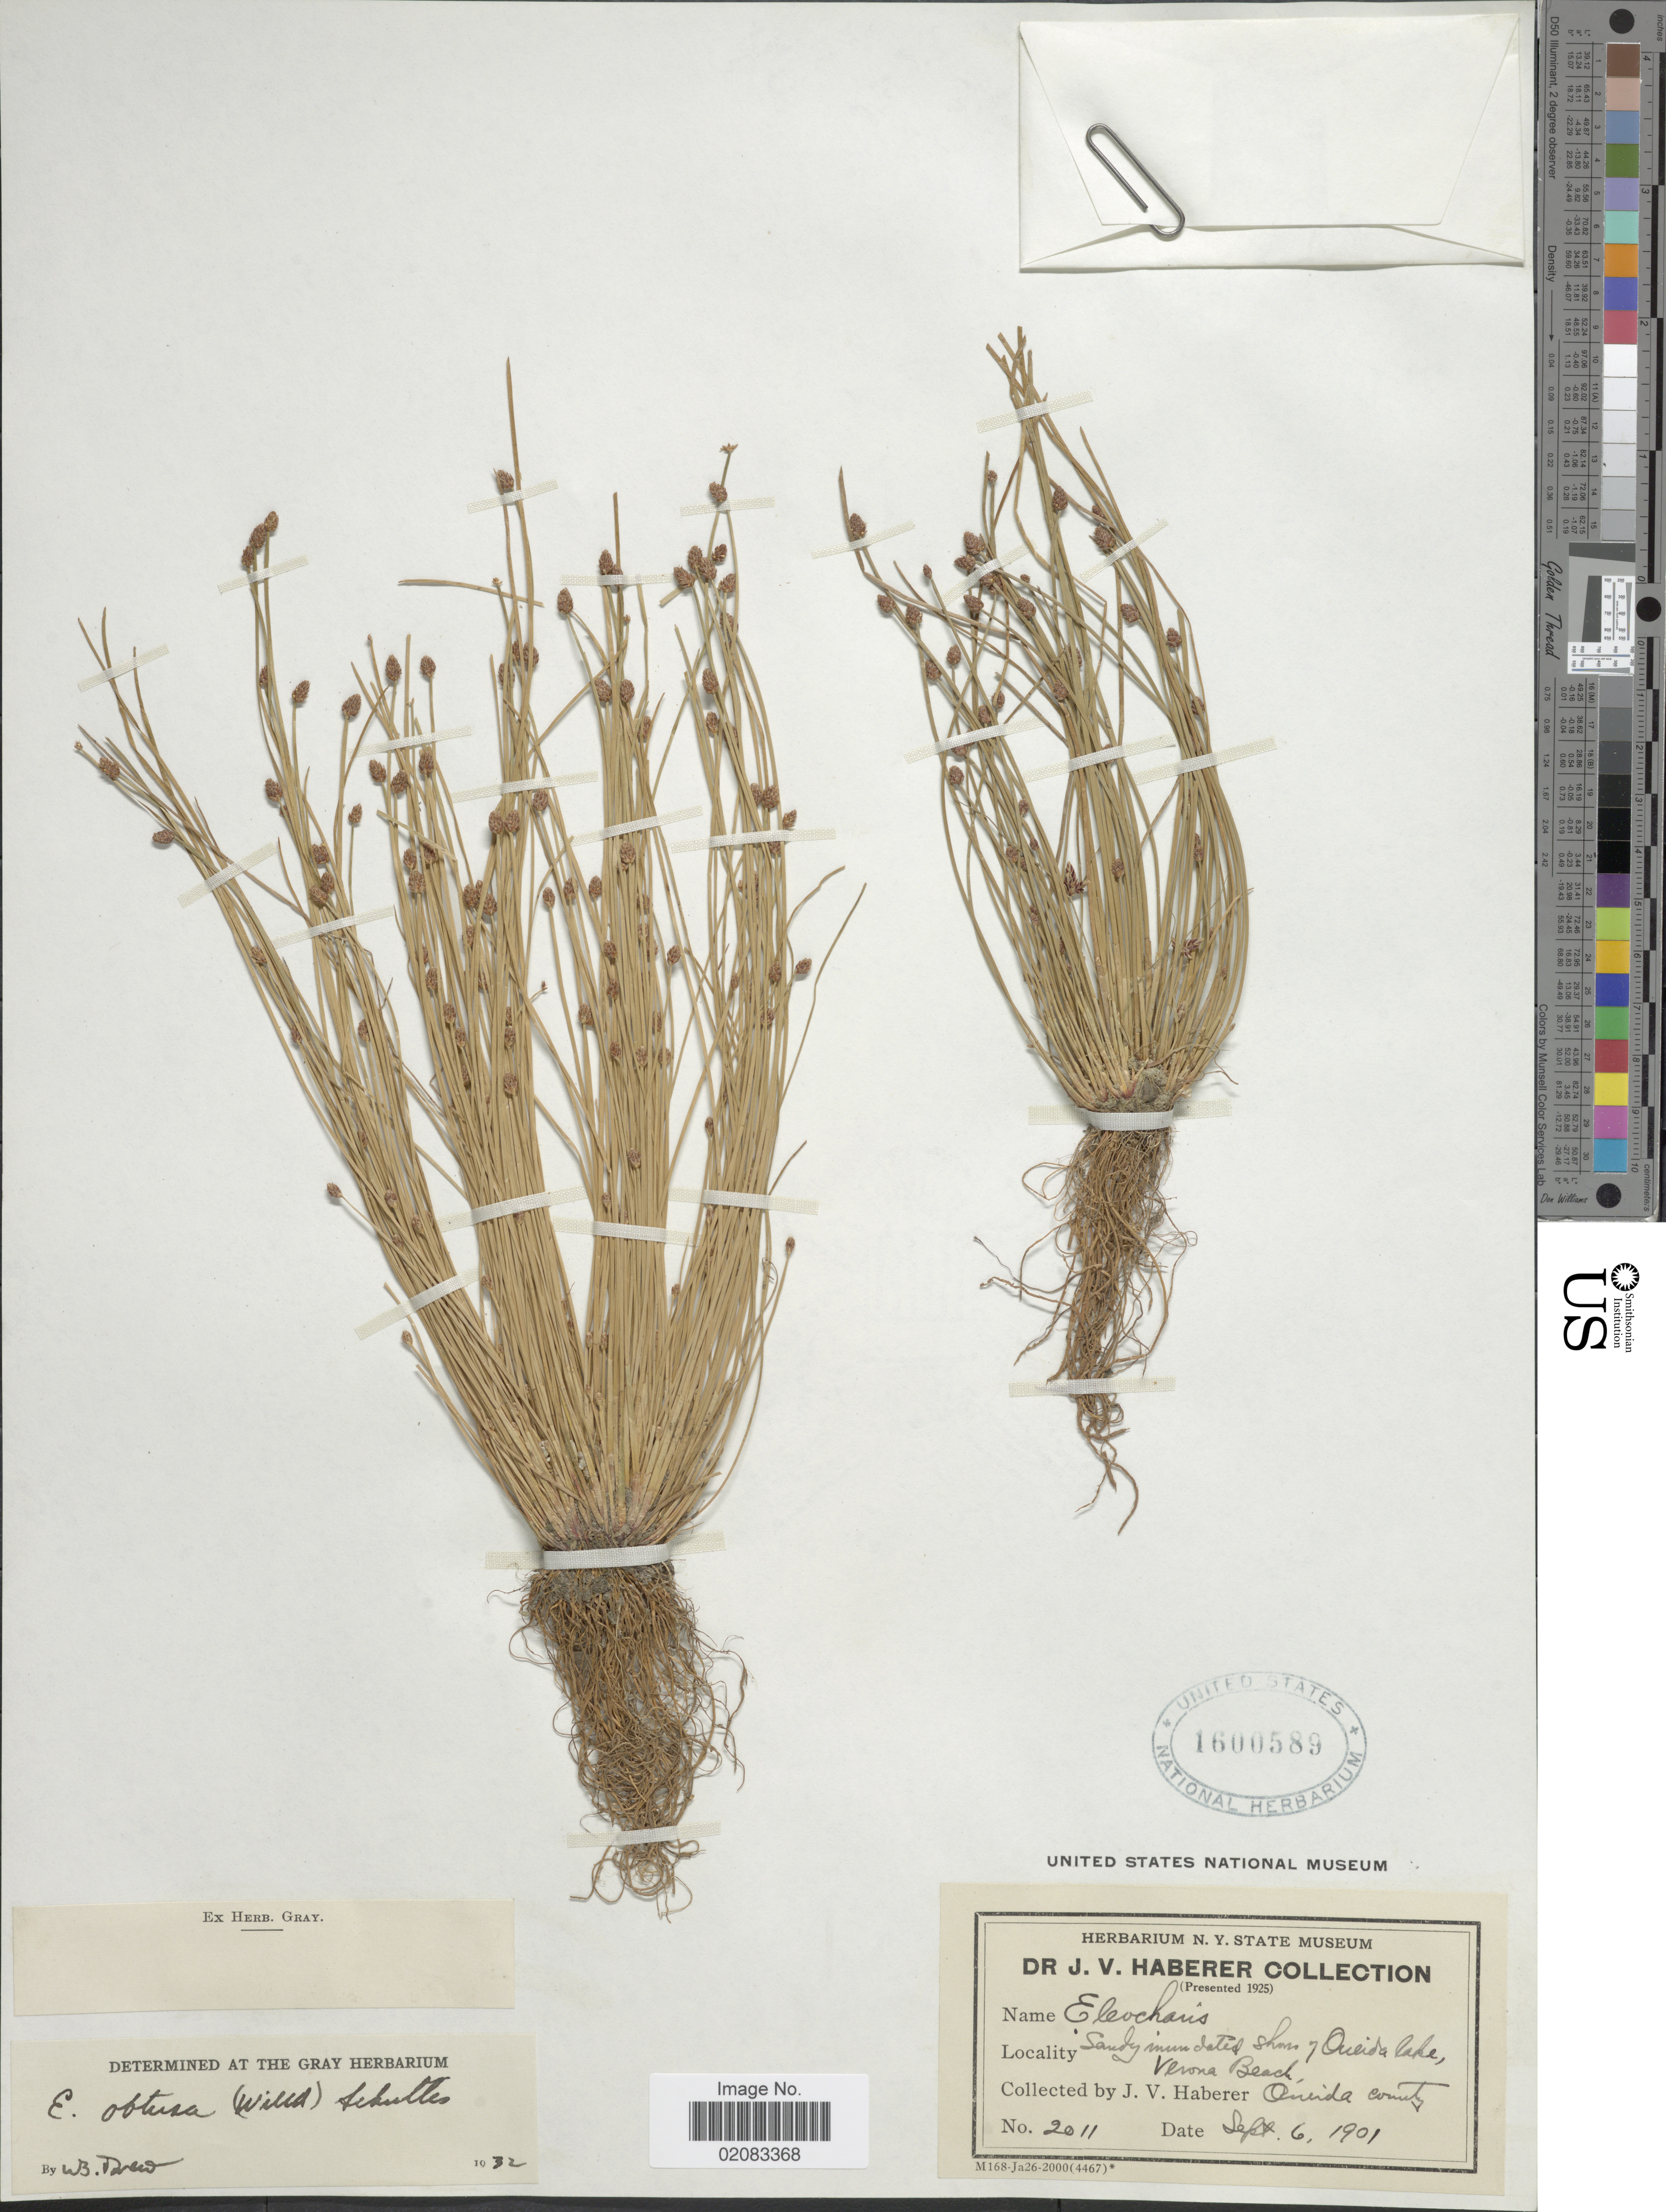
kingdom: Plantae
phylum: Tracheophyta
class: Liliopsida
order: Poales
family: Cyperaceae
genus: Eleocharis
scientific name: Eleocharis obtusa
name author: (Willd.) Schult.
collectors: J. V. Haberer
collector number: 2011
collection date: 1901-09-06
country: United States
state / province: New York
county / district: Oneida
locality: Sandy inundates shores of Oneida lake, Verona Beach, Oneida County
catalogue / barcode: US 1600589